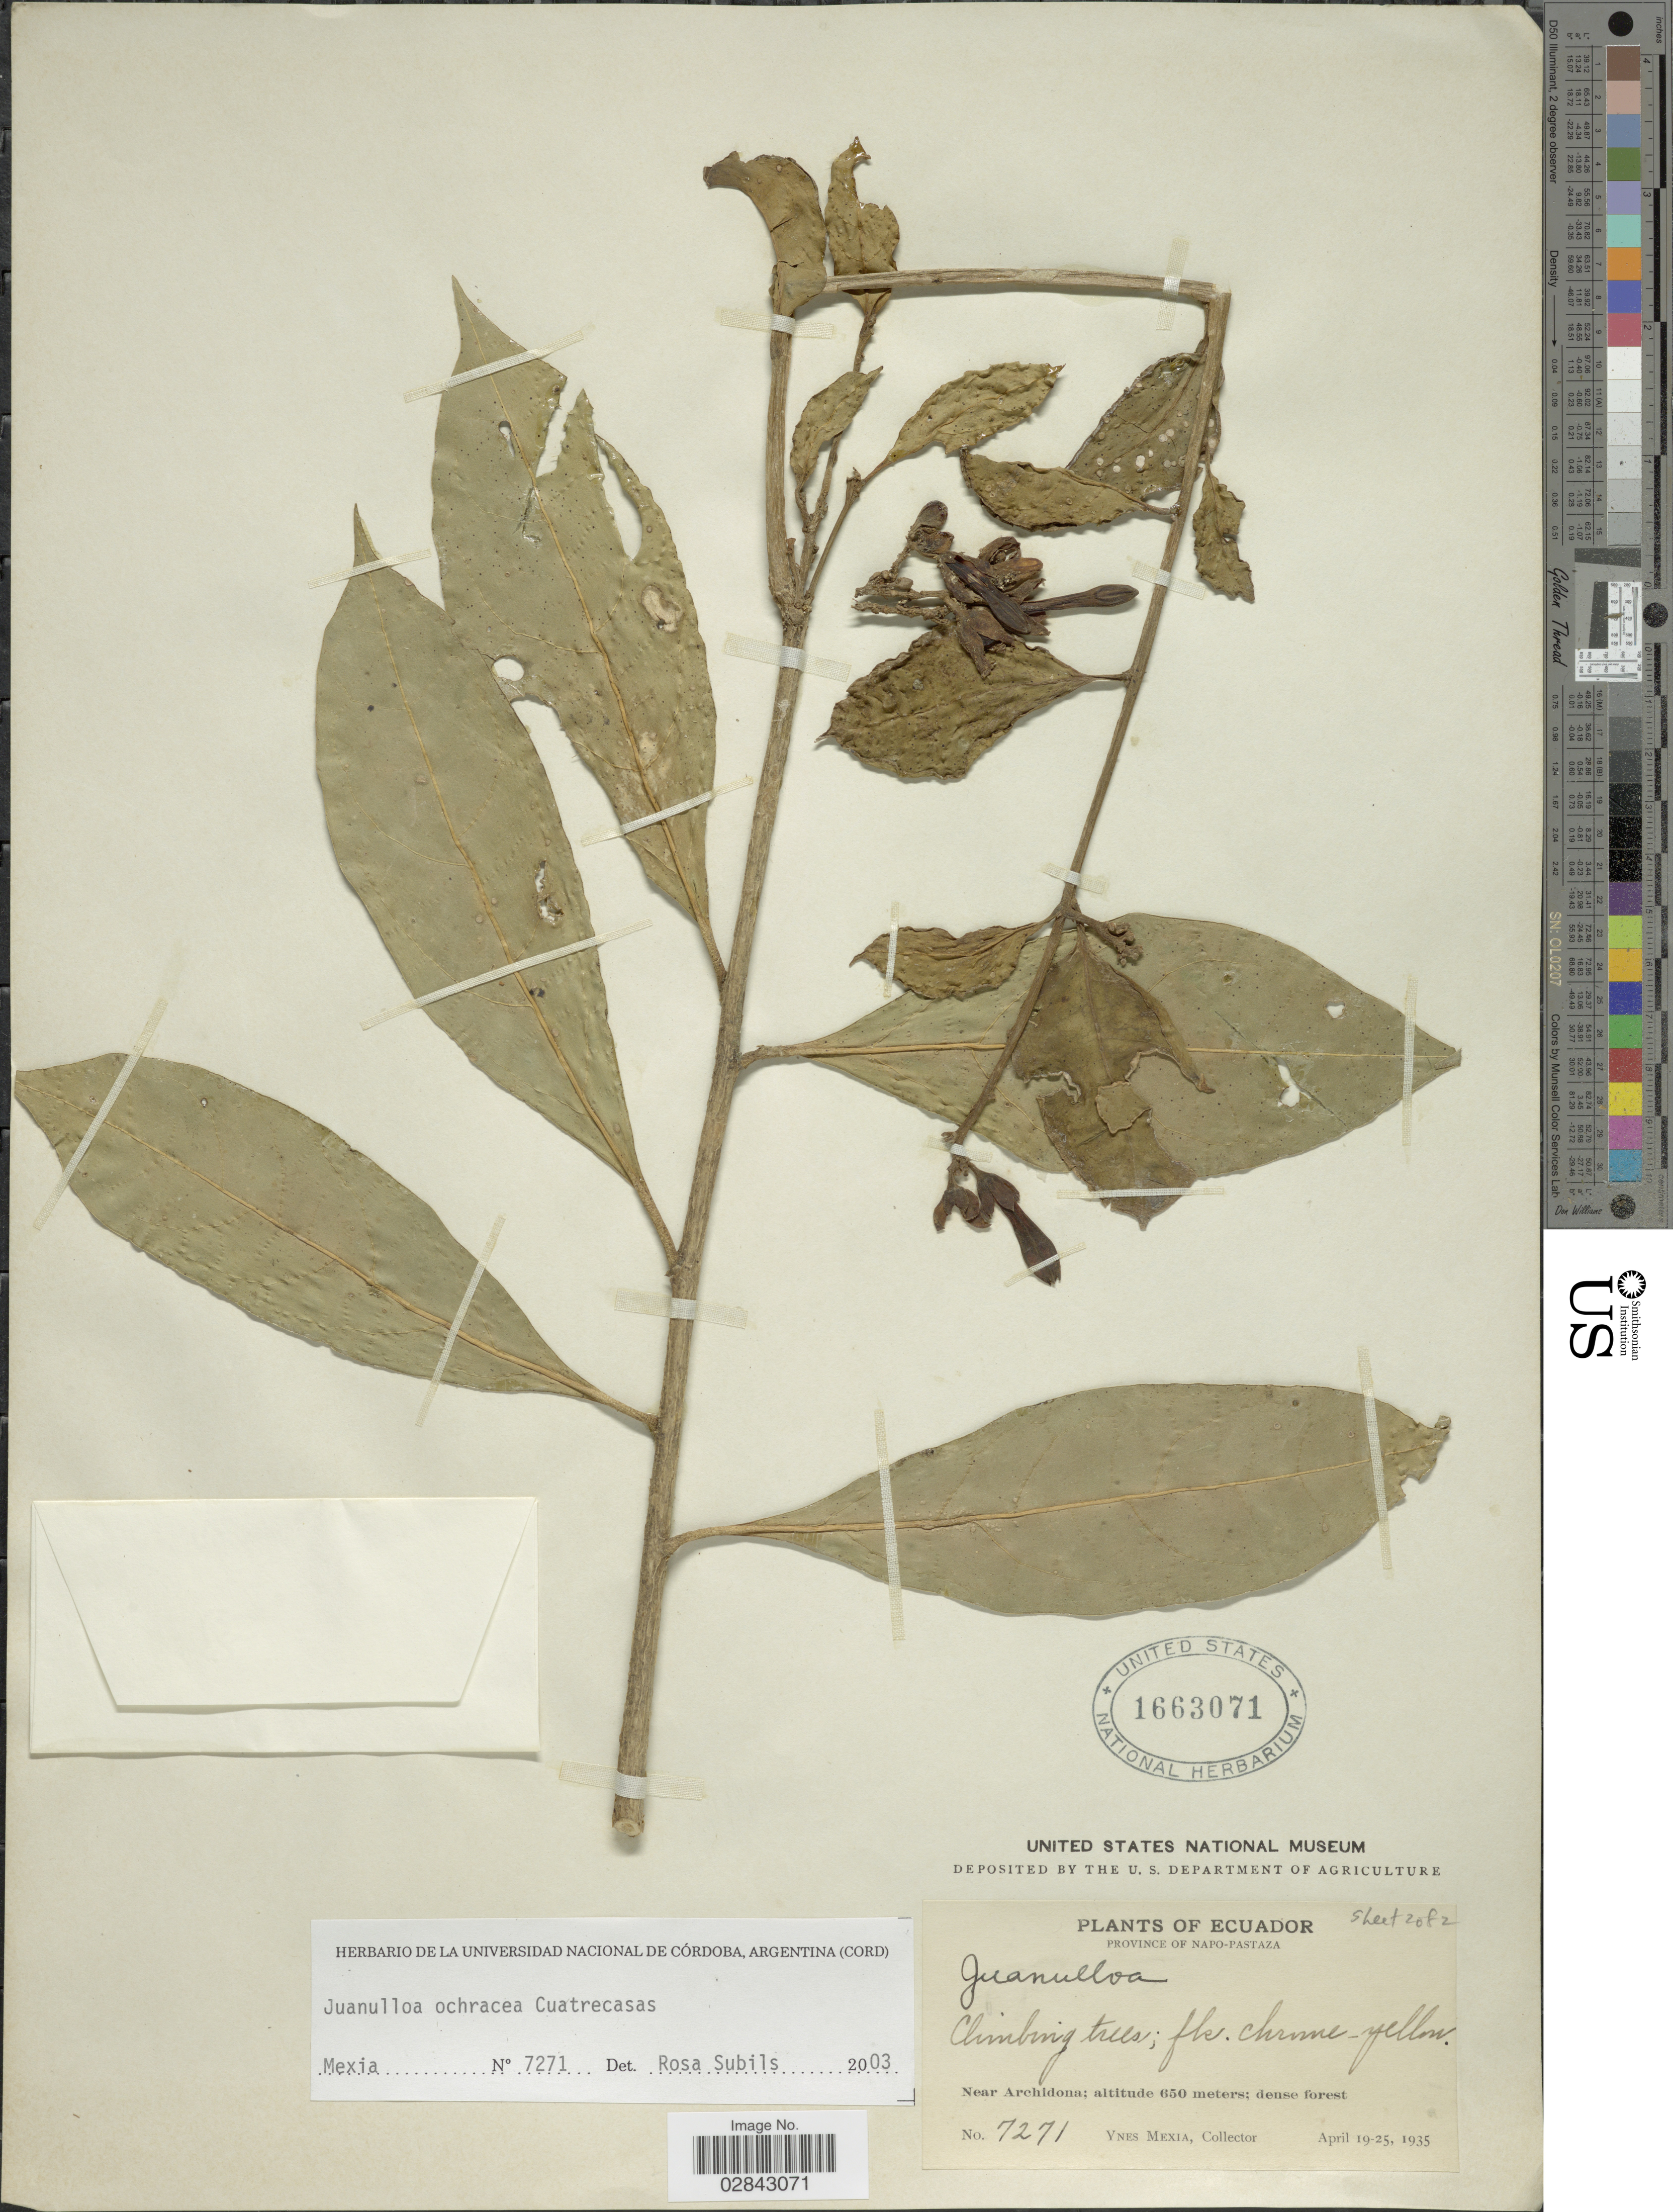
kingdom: Plantae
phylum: Tracheophyta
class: Magnoliopsida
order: Solanales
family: Solanaceae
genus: Juanulloa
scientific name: Juanulloa ochracea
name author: Cuatrec.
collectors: Y. Mexia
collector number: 7271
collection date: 1935-04-19/1935-04-25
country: Ecuador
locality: Province of Napo-Pastaza. Near Archidona.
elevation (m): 650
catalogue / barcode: US 1663071